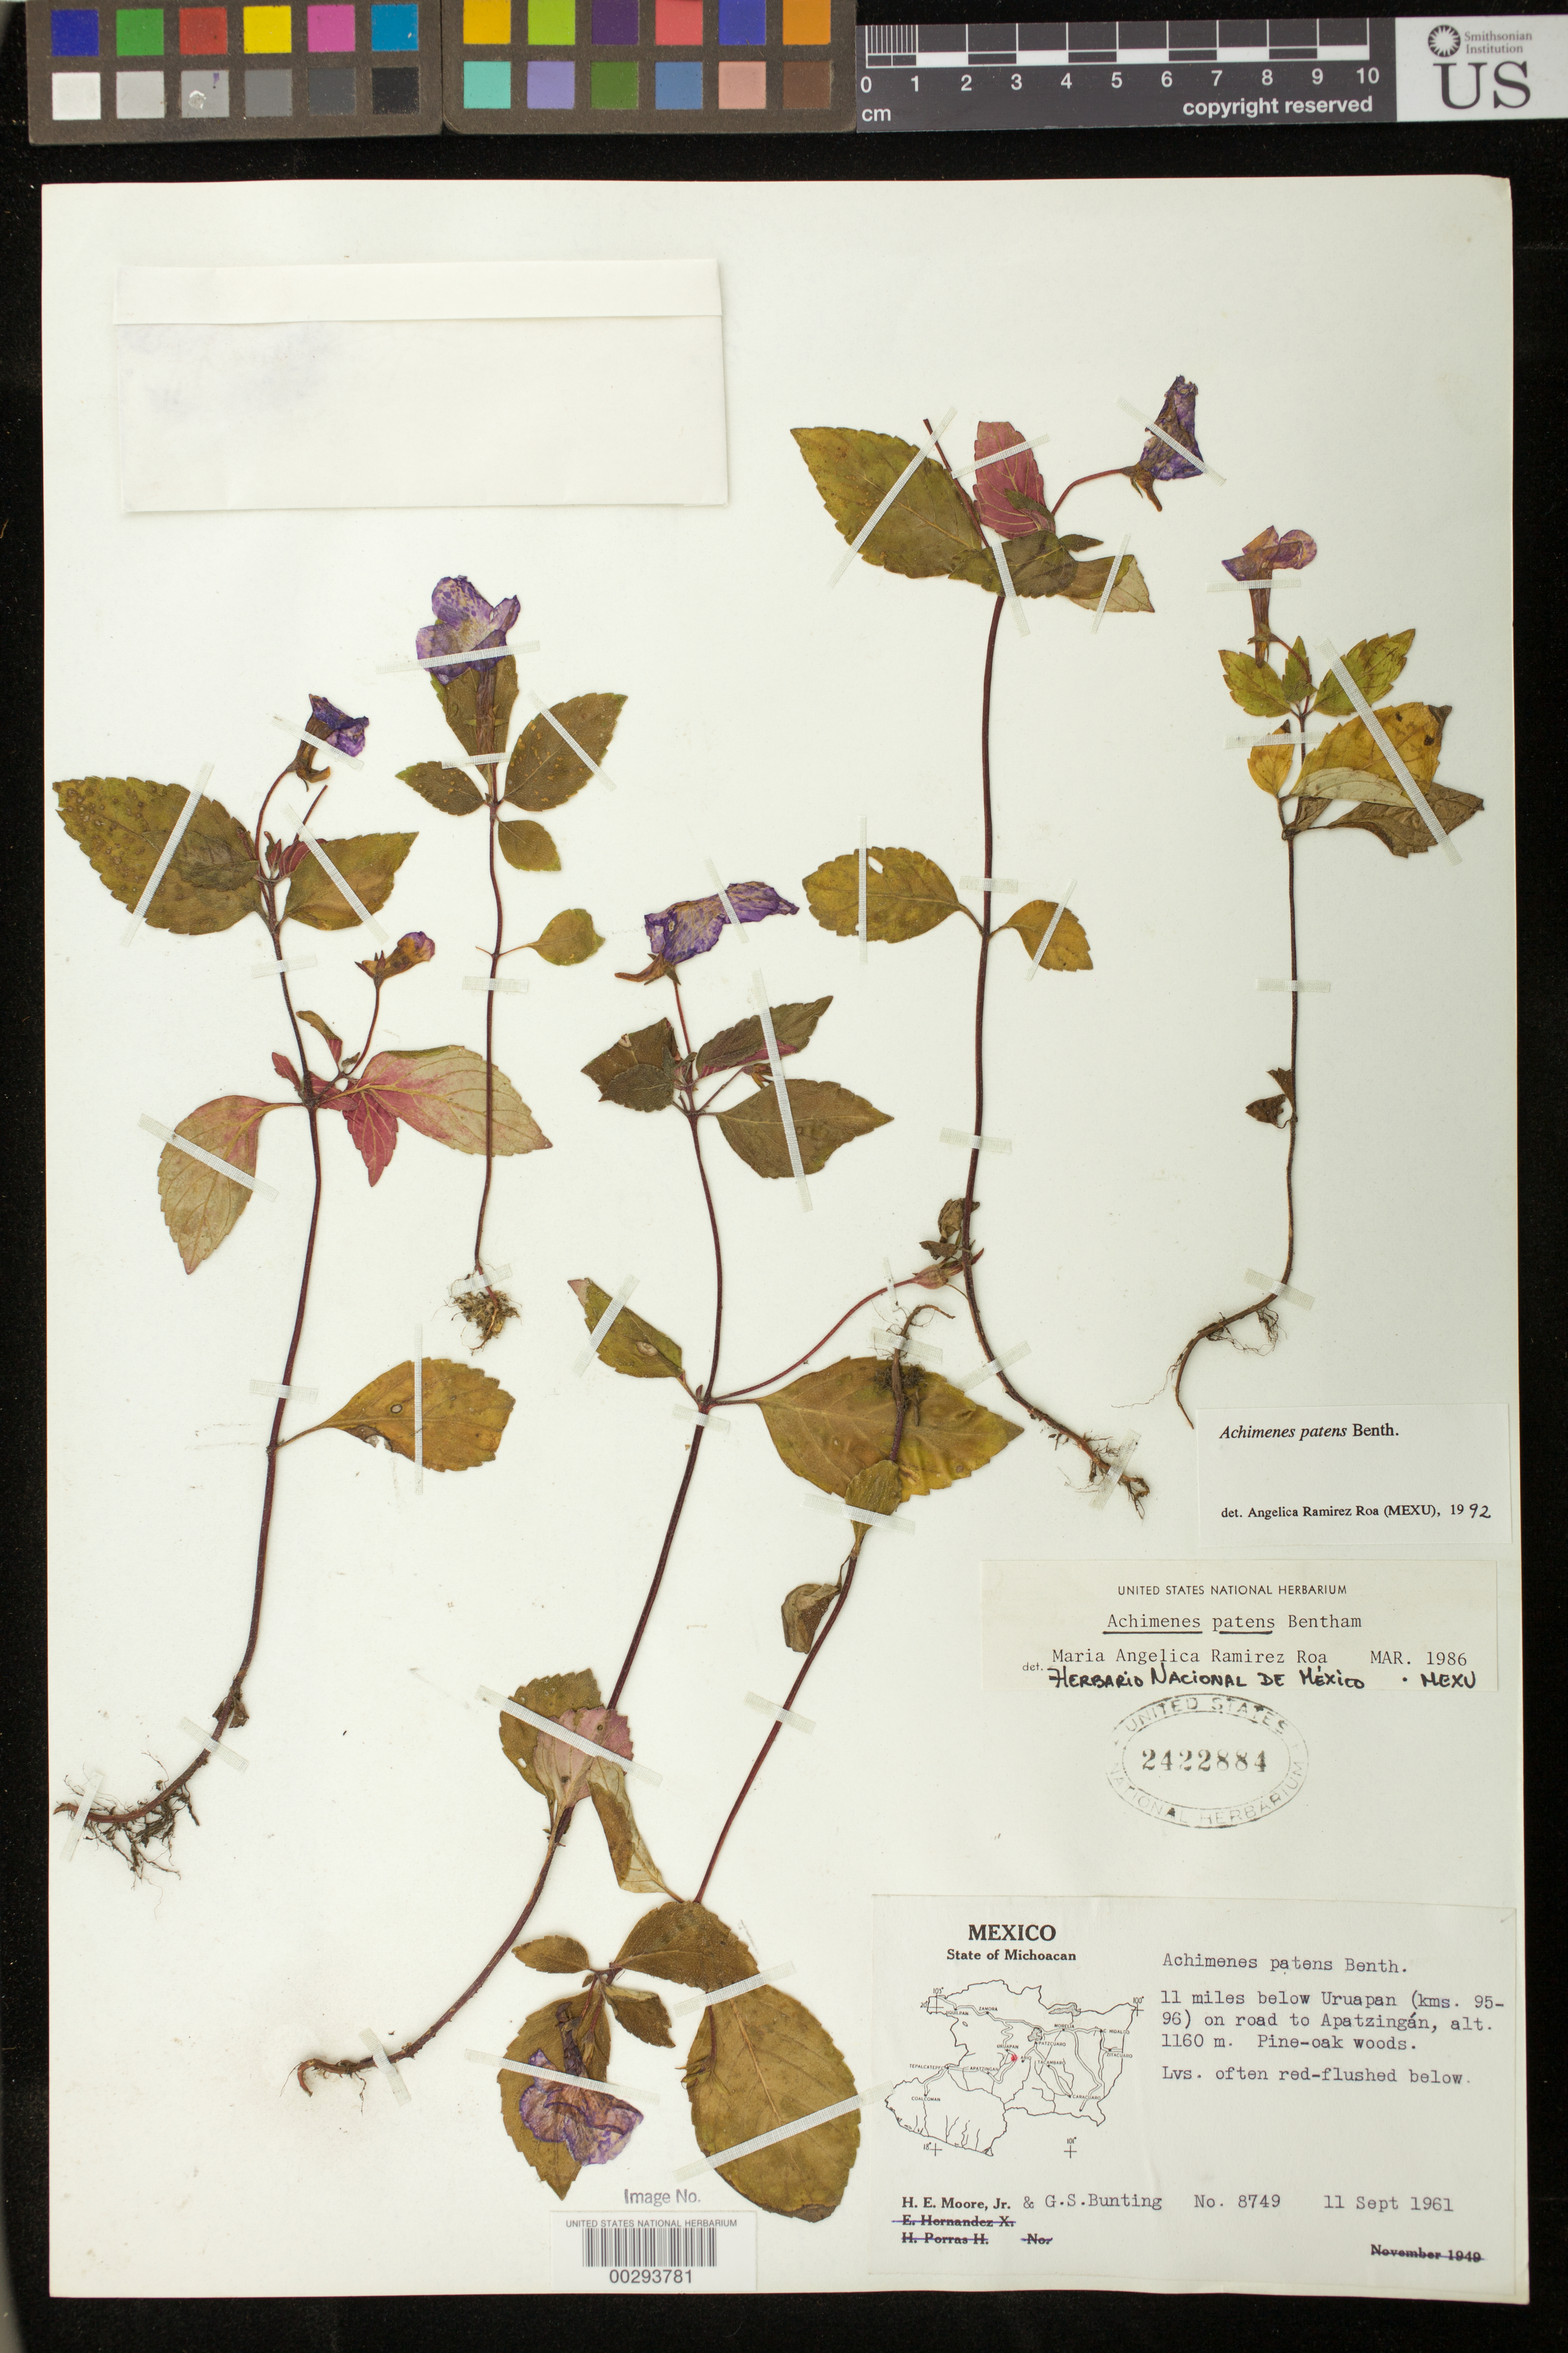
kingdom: Plantae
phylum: Tracheophyta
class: Magnoliopsida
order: Lamiales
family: Gesneriaceae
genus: Achimenes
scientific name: Achimenes patens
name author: Benth.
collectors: H. E. Moore & G. S. Bunting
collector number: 8749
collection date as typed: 11 Sep 1961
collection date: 1961-09-11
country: Mexico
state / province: Michoacan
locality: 11 mi below Uruapan (km 95-96) on road to Apatzingan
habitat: Pine-oak woods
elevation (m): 1160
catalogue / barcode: US 2422884